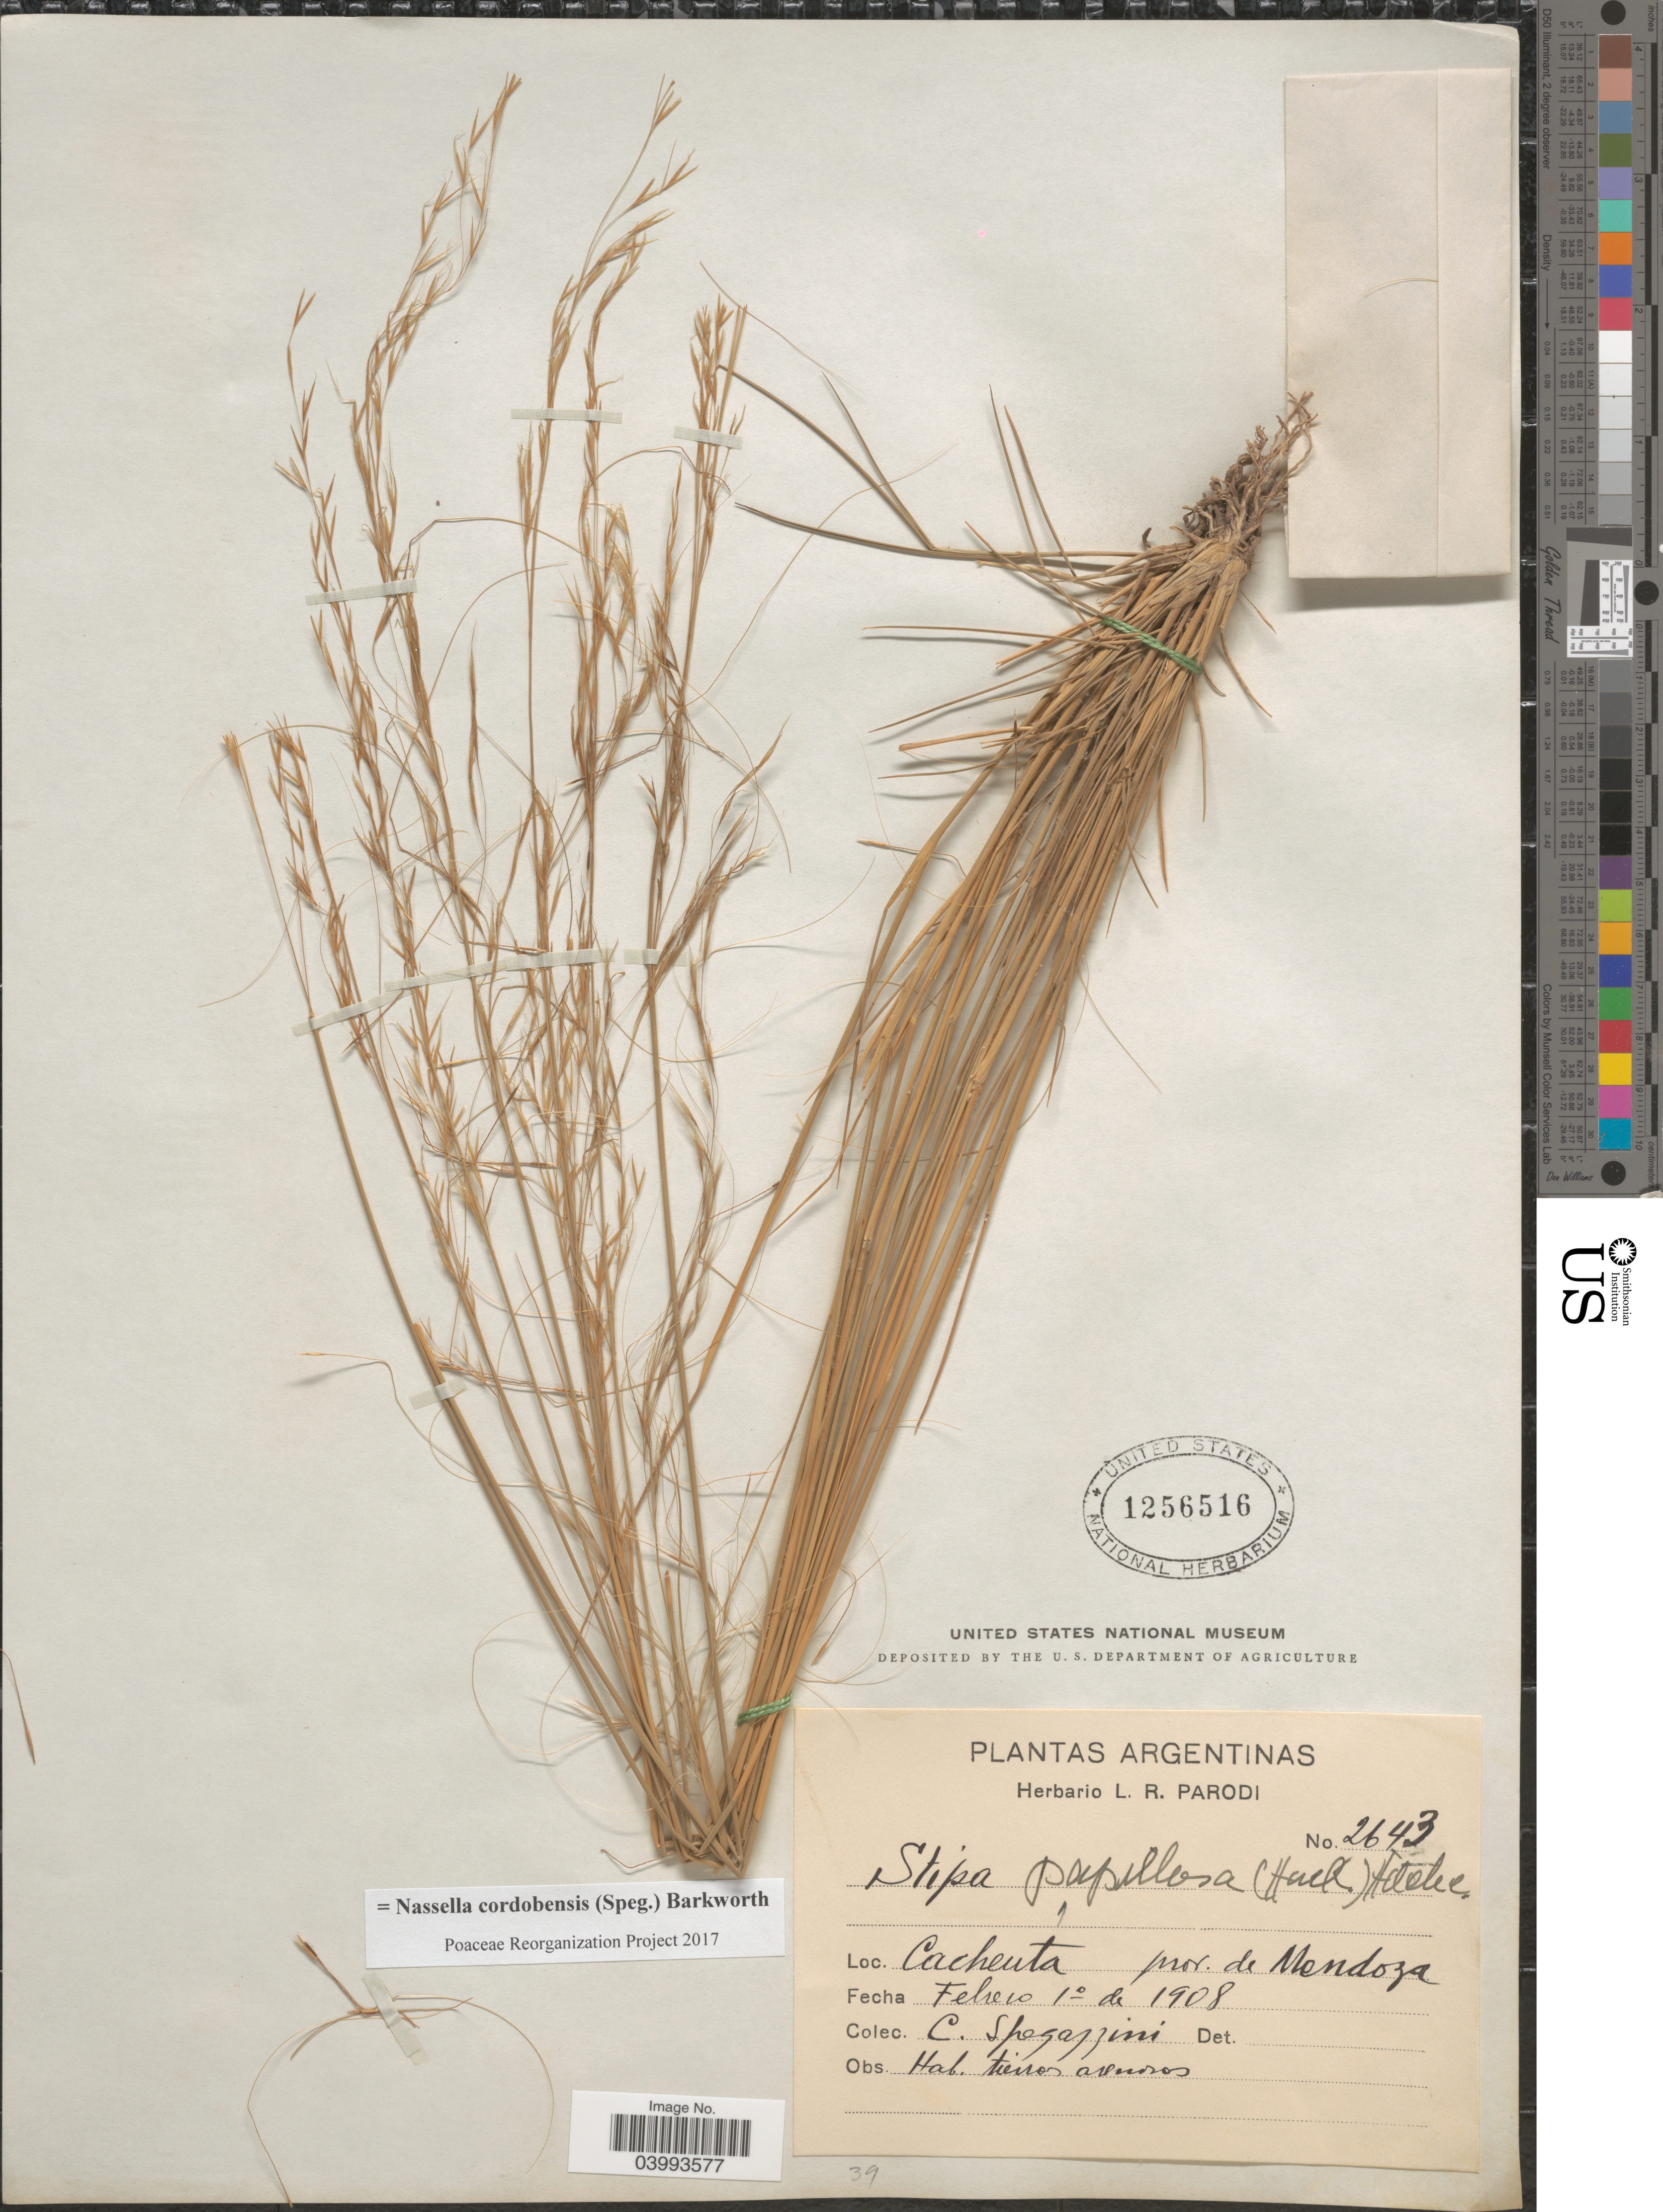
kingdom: Plantae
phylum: Tracheophyta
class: Liliopsida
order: Poales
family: Poaceae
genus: Nassella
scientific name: Nassella cordobensis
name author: (Speg.) Barkworth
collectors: C. L. Spegazzini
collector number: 2643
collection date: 1908-02-01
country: Argentina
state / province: Mendoza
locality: Cacheuta.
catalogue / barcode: US 1256516